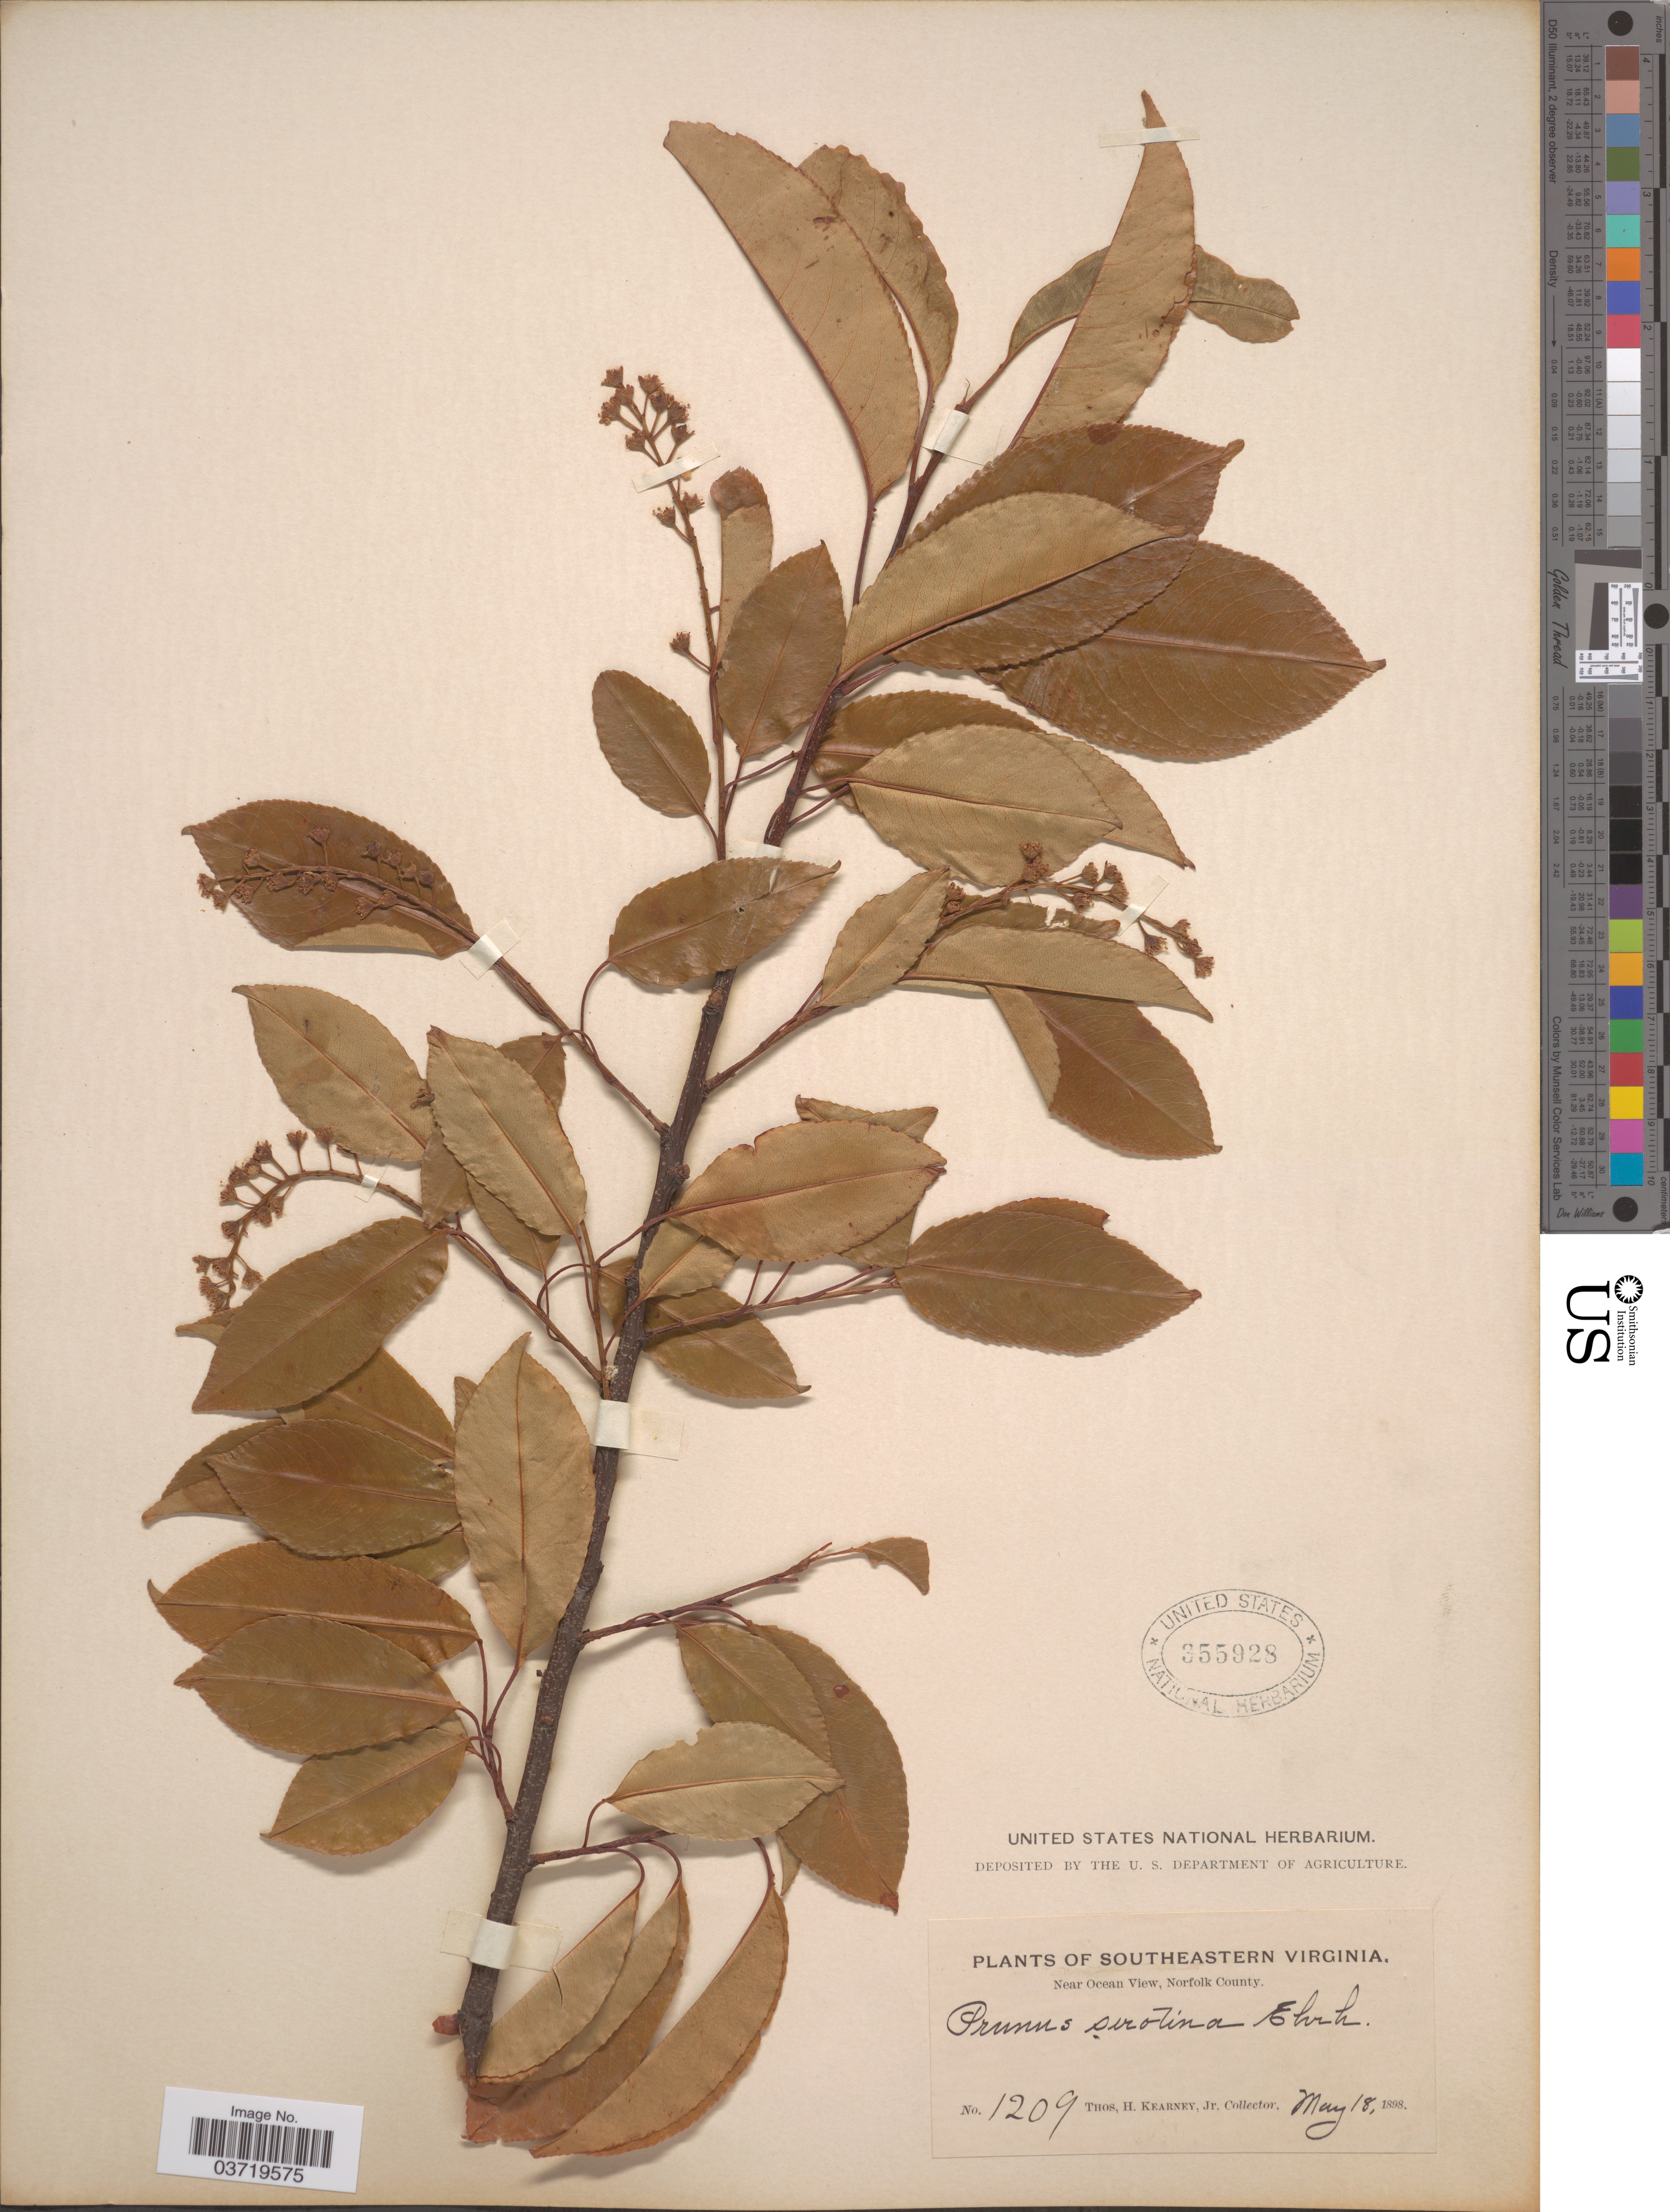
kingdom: Plantae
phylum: Tracheophyta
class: Magnoliopsida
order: Rosales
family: Rosaceae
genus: Prunus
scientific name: Prunus serotina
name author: Ehrh.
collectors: T. H. Kearney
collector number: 1209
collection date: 1898-05-18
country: United States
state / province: Virginia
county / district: City of Norfolk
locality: Southeastern Virginia. Near Ocean View, Norfolk County.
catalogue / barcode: US 355928